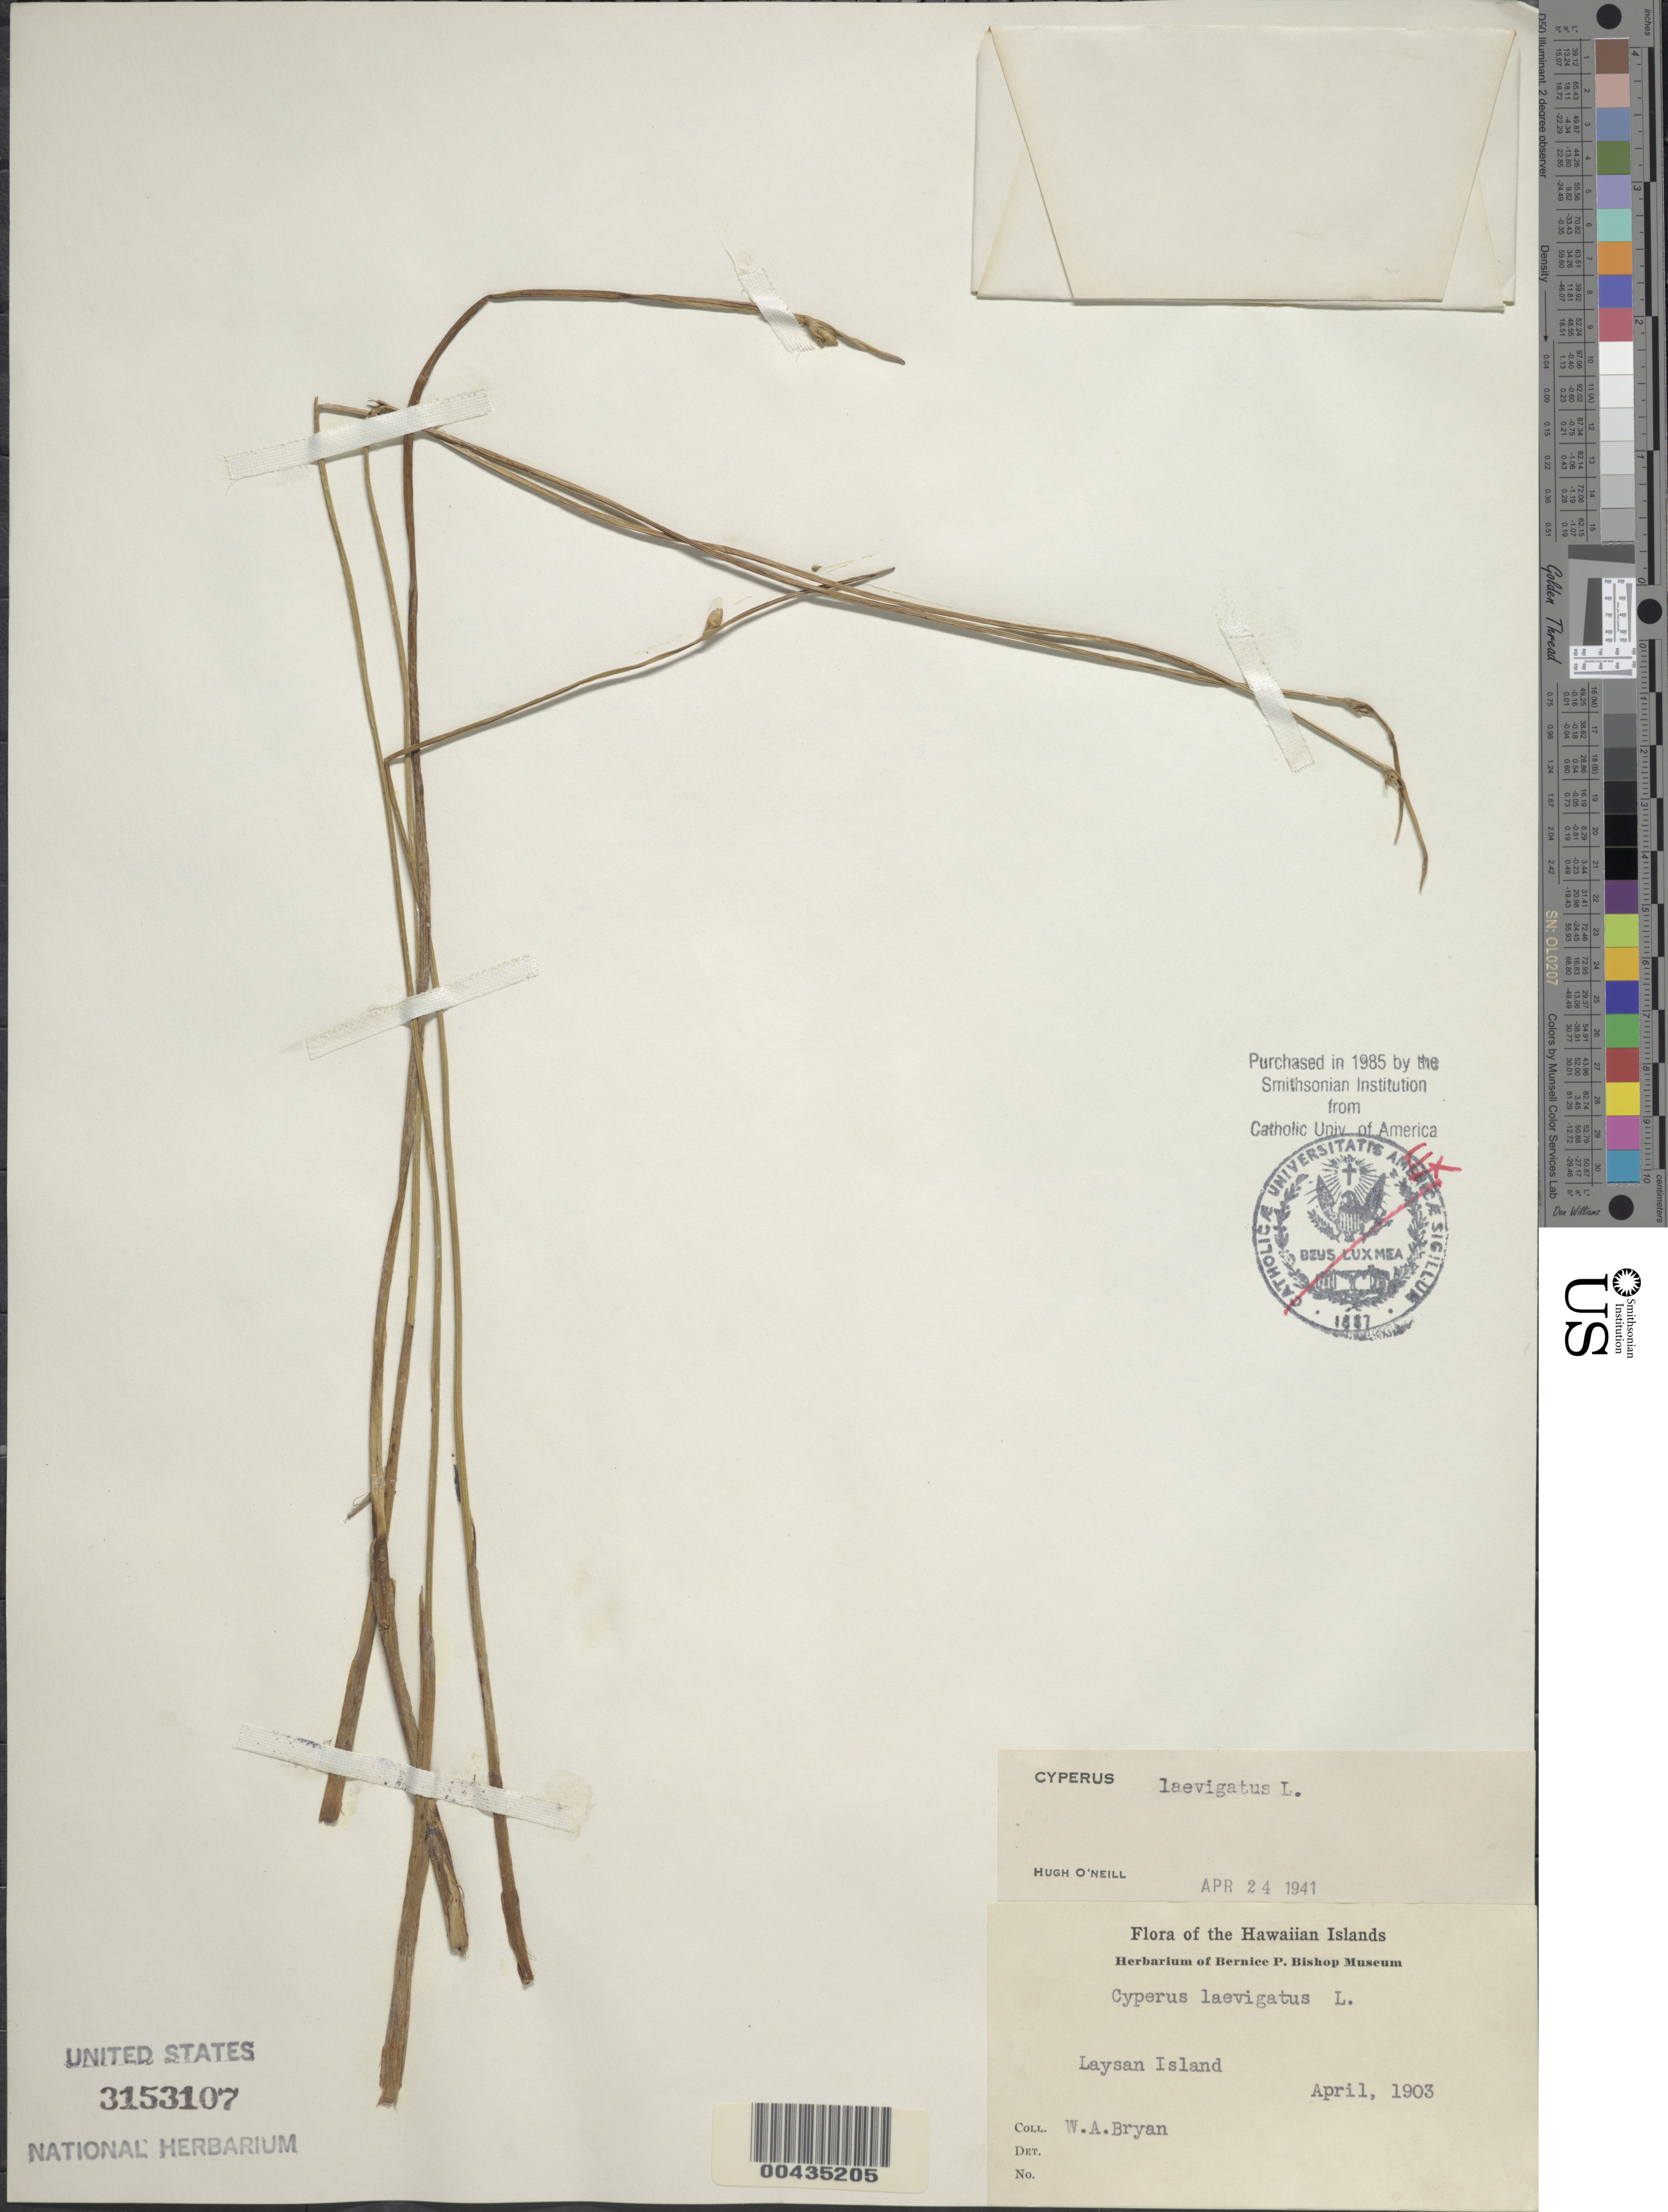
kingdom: Plantae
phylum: Tracheophyta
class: Liliopsida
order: Poales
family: Cyperaceae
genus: Cyperus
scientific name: Cyperus laevigatus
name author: L.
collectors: W. Bryan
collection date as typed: Apr 1903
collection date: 1903-04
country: United States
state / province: Hawaii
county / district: Honolulu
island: Laysan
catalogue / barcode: US 3153107